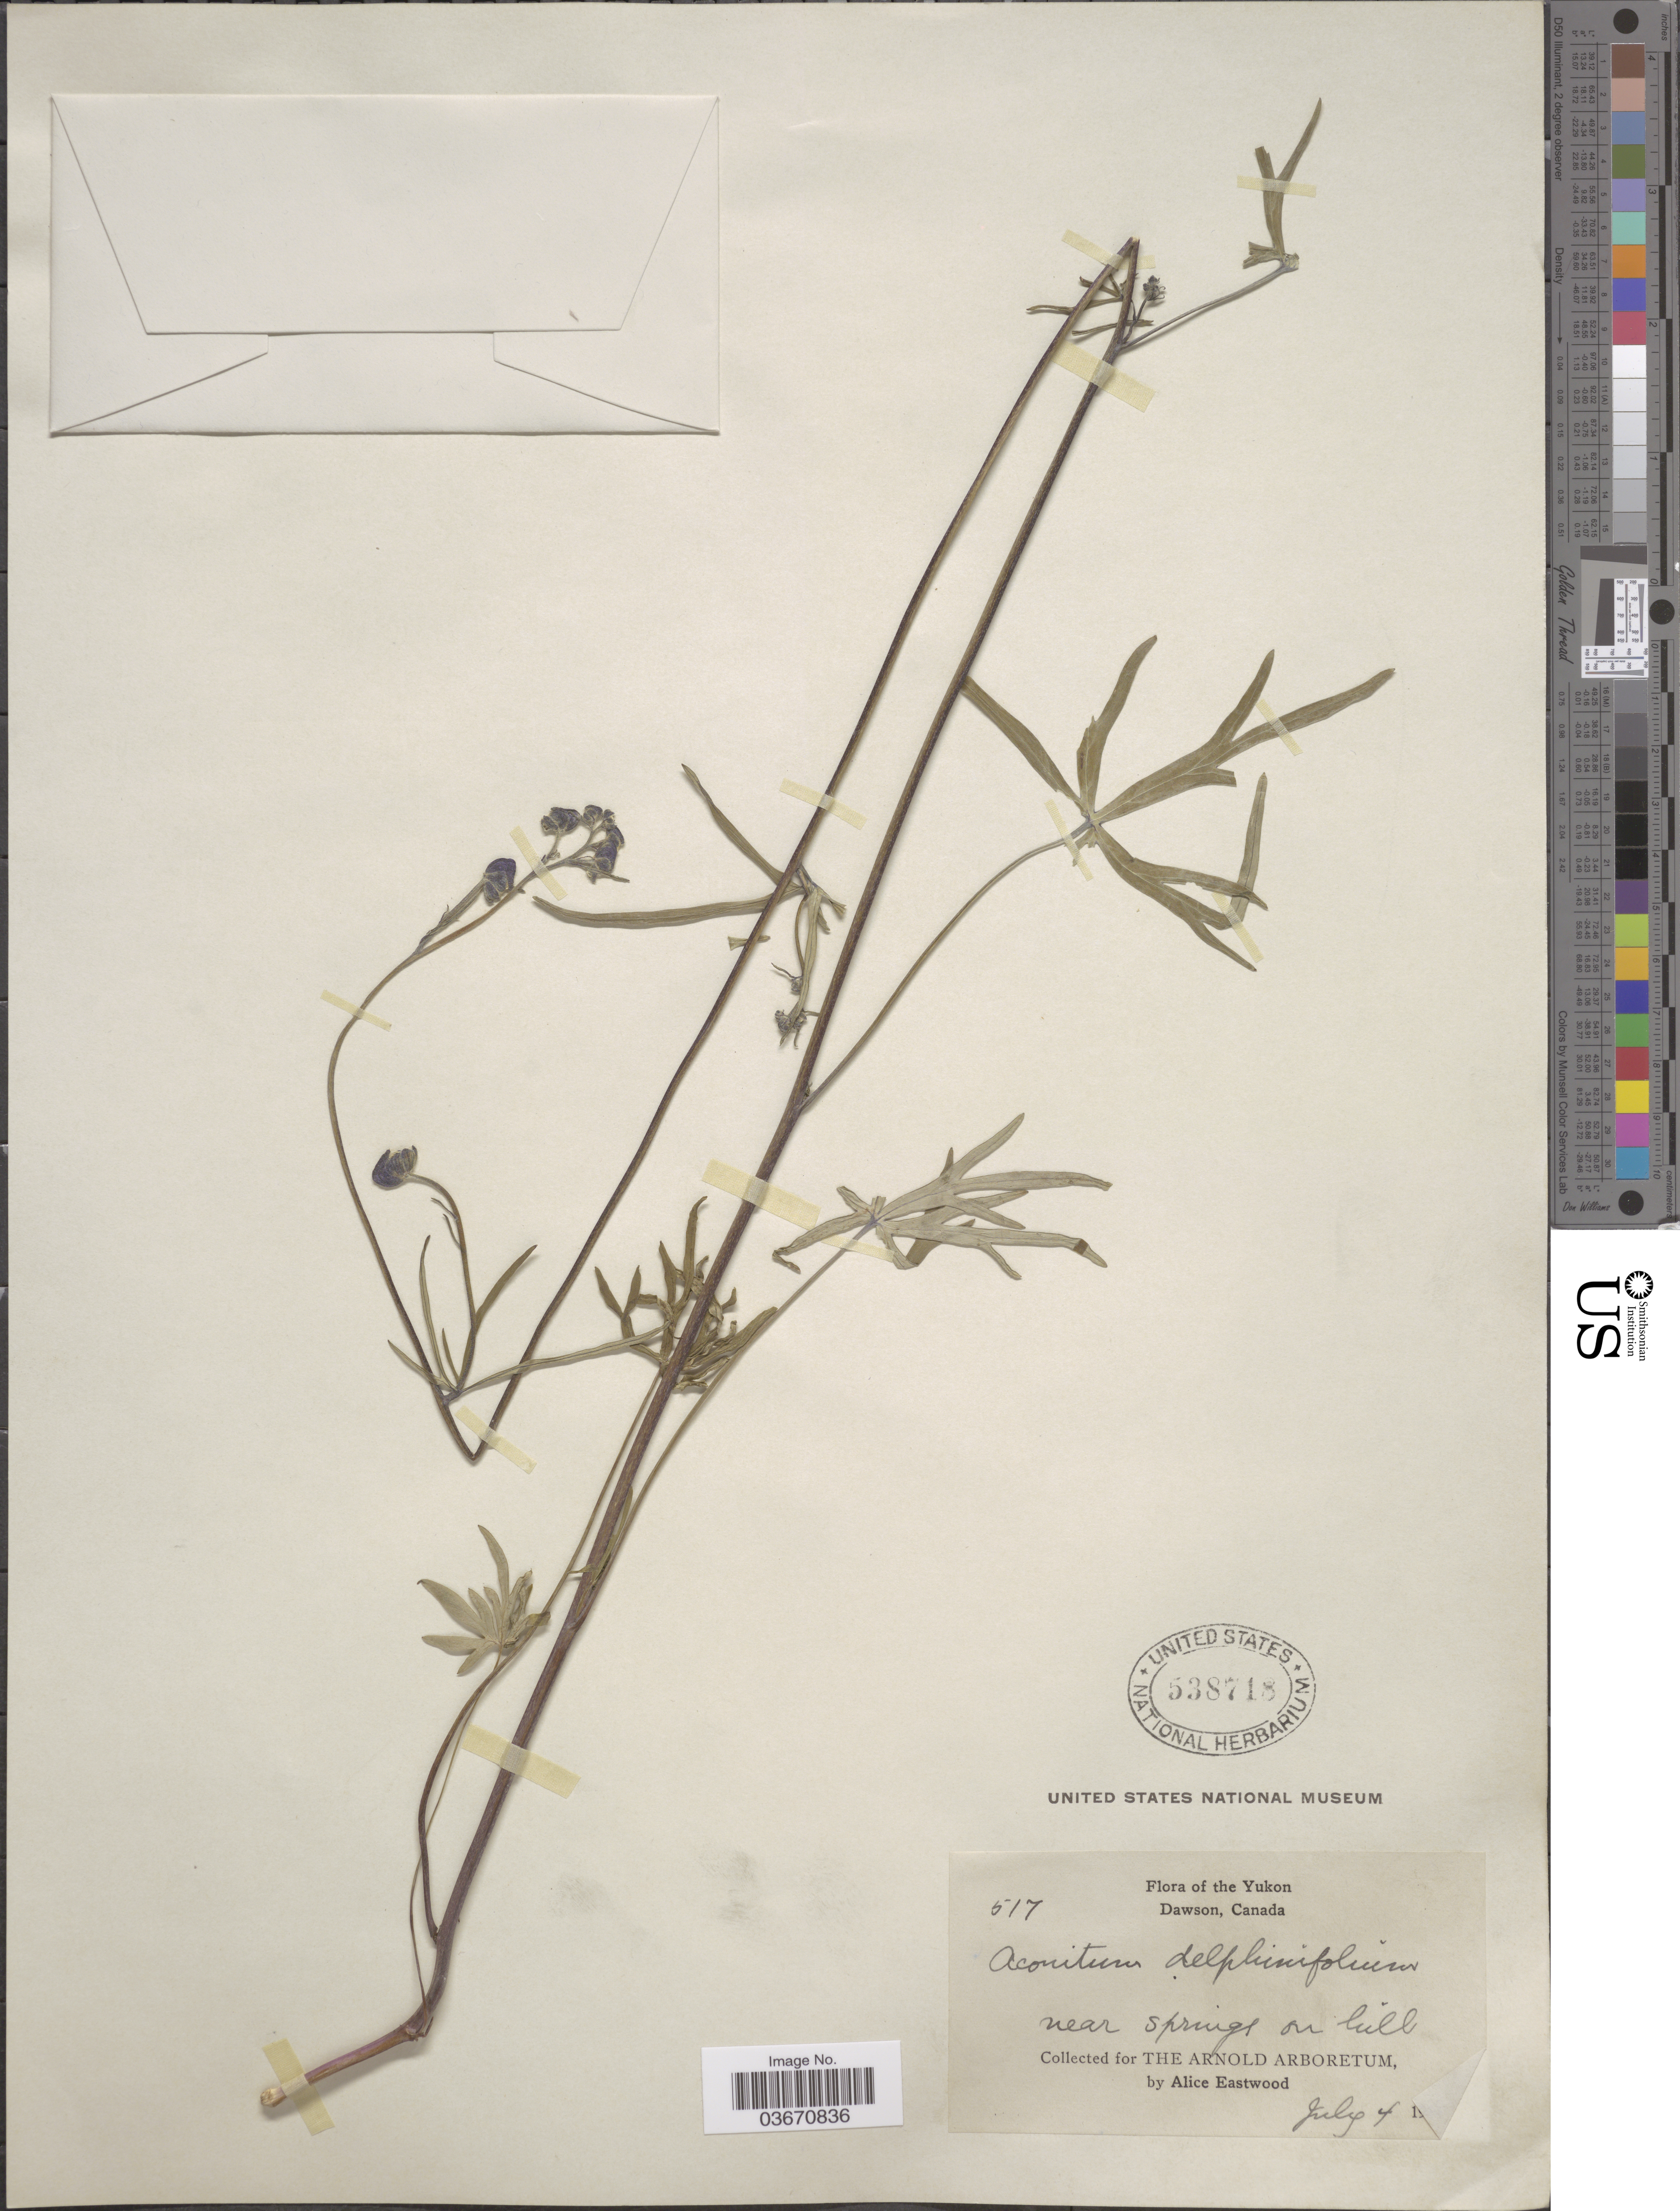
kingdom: Plantae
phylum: Tracheophyta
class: Magnoliopsida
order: Ranunculales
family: Ranunculaceae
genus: Aconitum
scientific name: Aconitum delphinifolium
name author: DC.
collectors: A. Eastwood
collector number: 517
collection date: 1914-07-04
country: Canada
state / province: Yukon Territory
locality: The Yukon, Dawson. Near springs on hill.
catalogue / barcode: US 538718